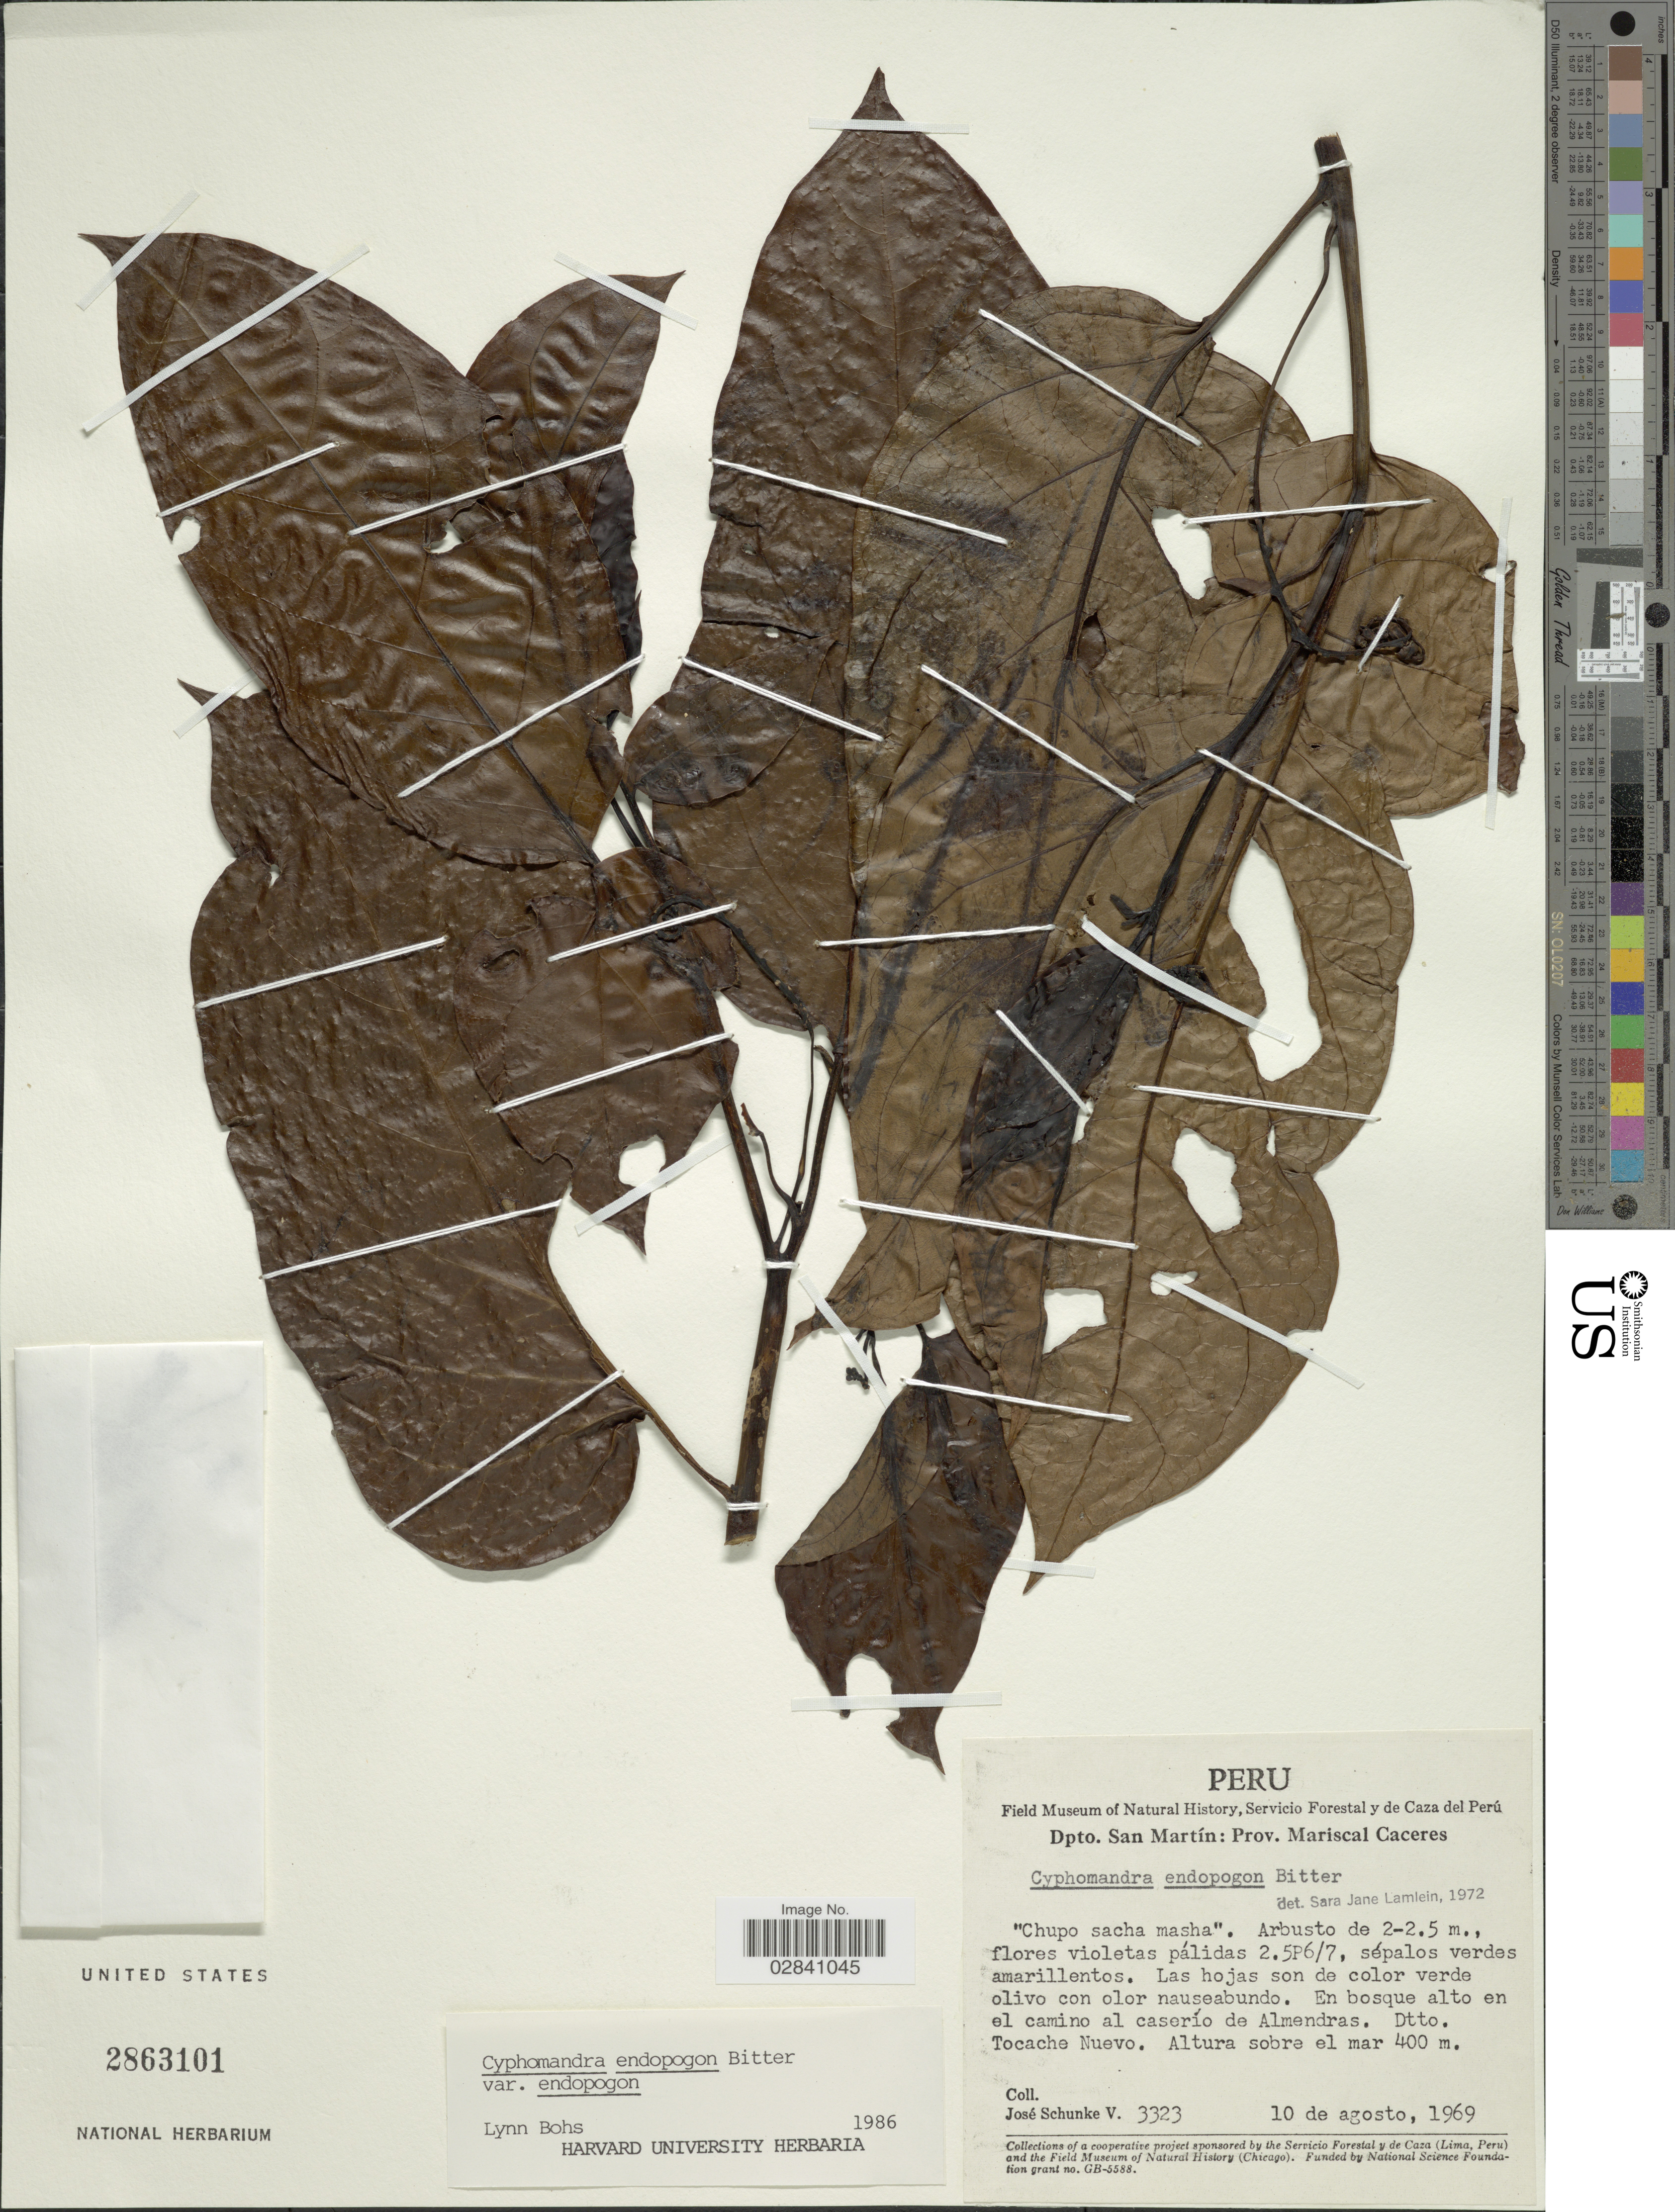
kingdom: Plantae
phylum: Tracheophyta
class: Magnoliopsida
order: Solanales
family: Solanaceae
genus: Cyphomandra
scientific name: Cyphomandra endopogon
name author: Bitter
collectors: J. Schunke Vigo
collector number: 3323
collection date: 1969-08-10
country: Peru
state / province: San Martín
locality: Dpto. San Martín: Prov. Mariscal Caceres. En bosque alto en el camino al caserío de Almendras. Tocache Nuevo.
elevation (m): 400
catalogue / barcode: US 2863101